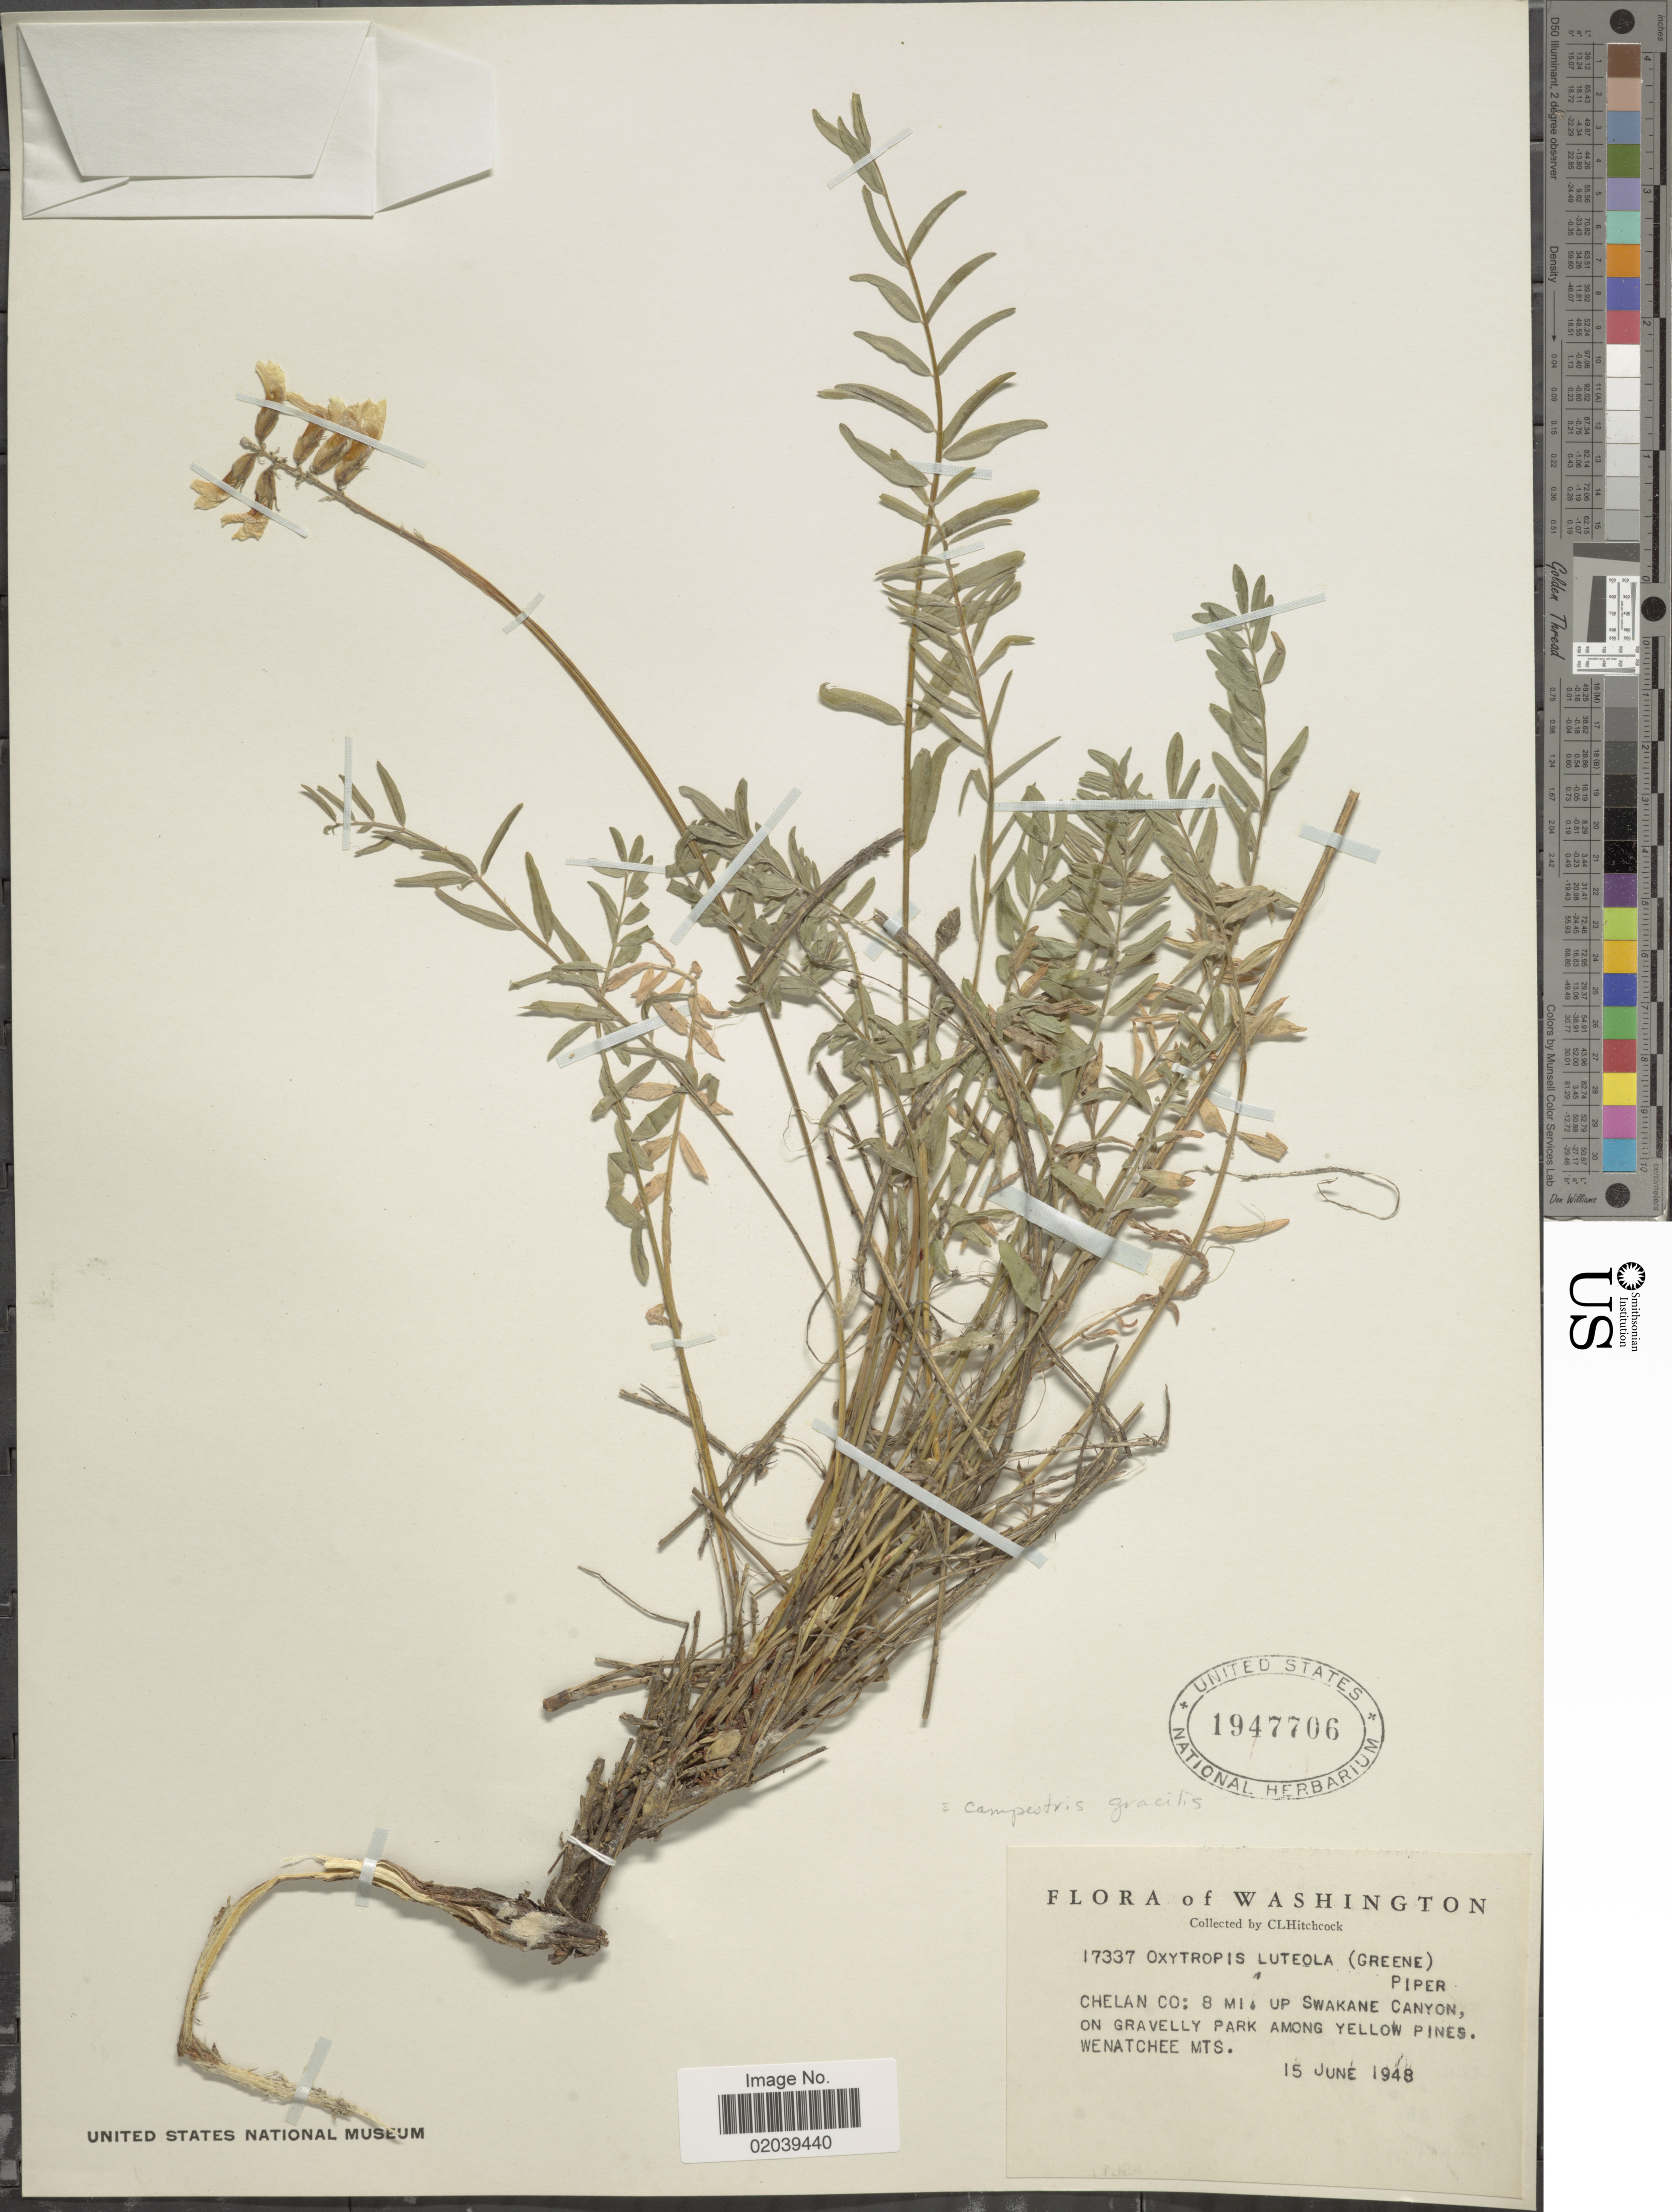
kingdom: Plantae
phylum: Tracheophyta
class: Magnoliopsida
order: Fabales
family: Fabaceae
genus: Oxytropis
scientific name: Oxytropis campestris var. gracilis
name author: (A. Nelson) Barneby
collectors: C. L. Hitchcock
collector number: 17337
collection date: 1948-06-15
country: United States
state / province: Washington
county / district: Chelan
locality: Chelan Co: 8 mi. up Swakane Canyon, Wenatchee Mts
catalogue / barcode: US 1947706